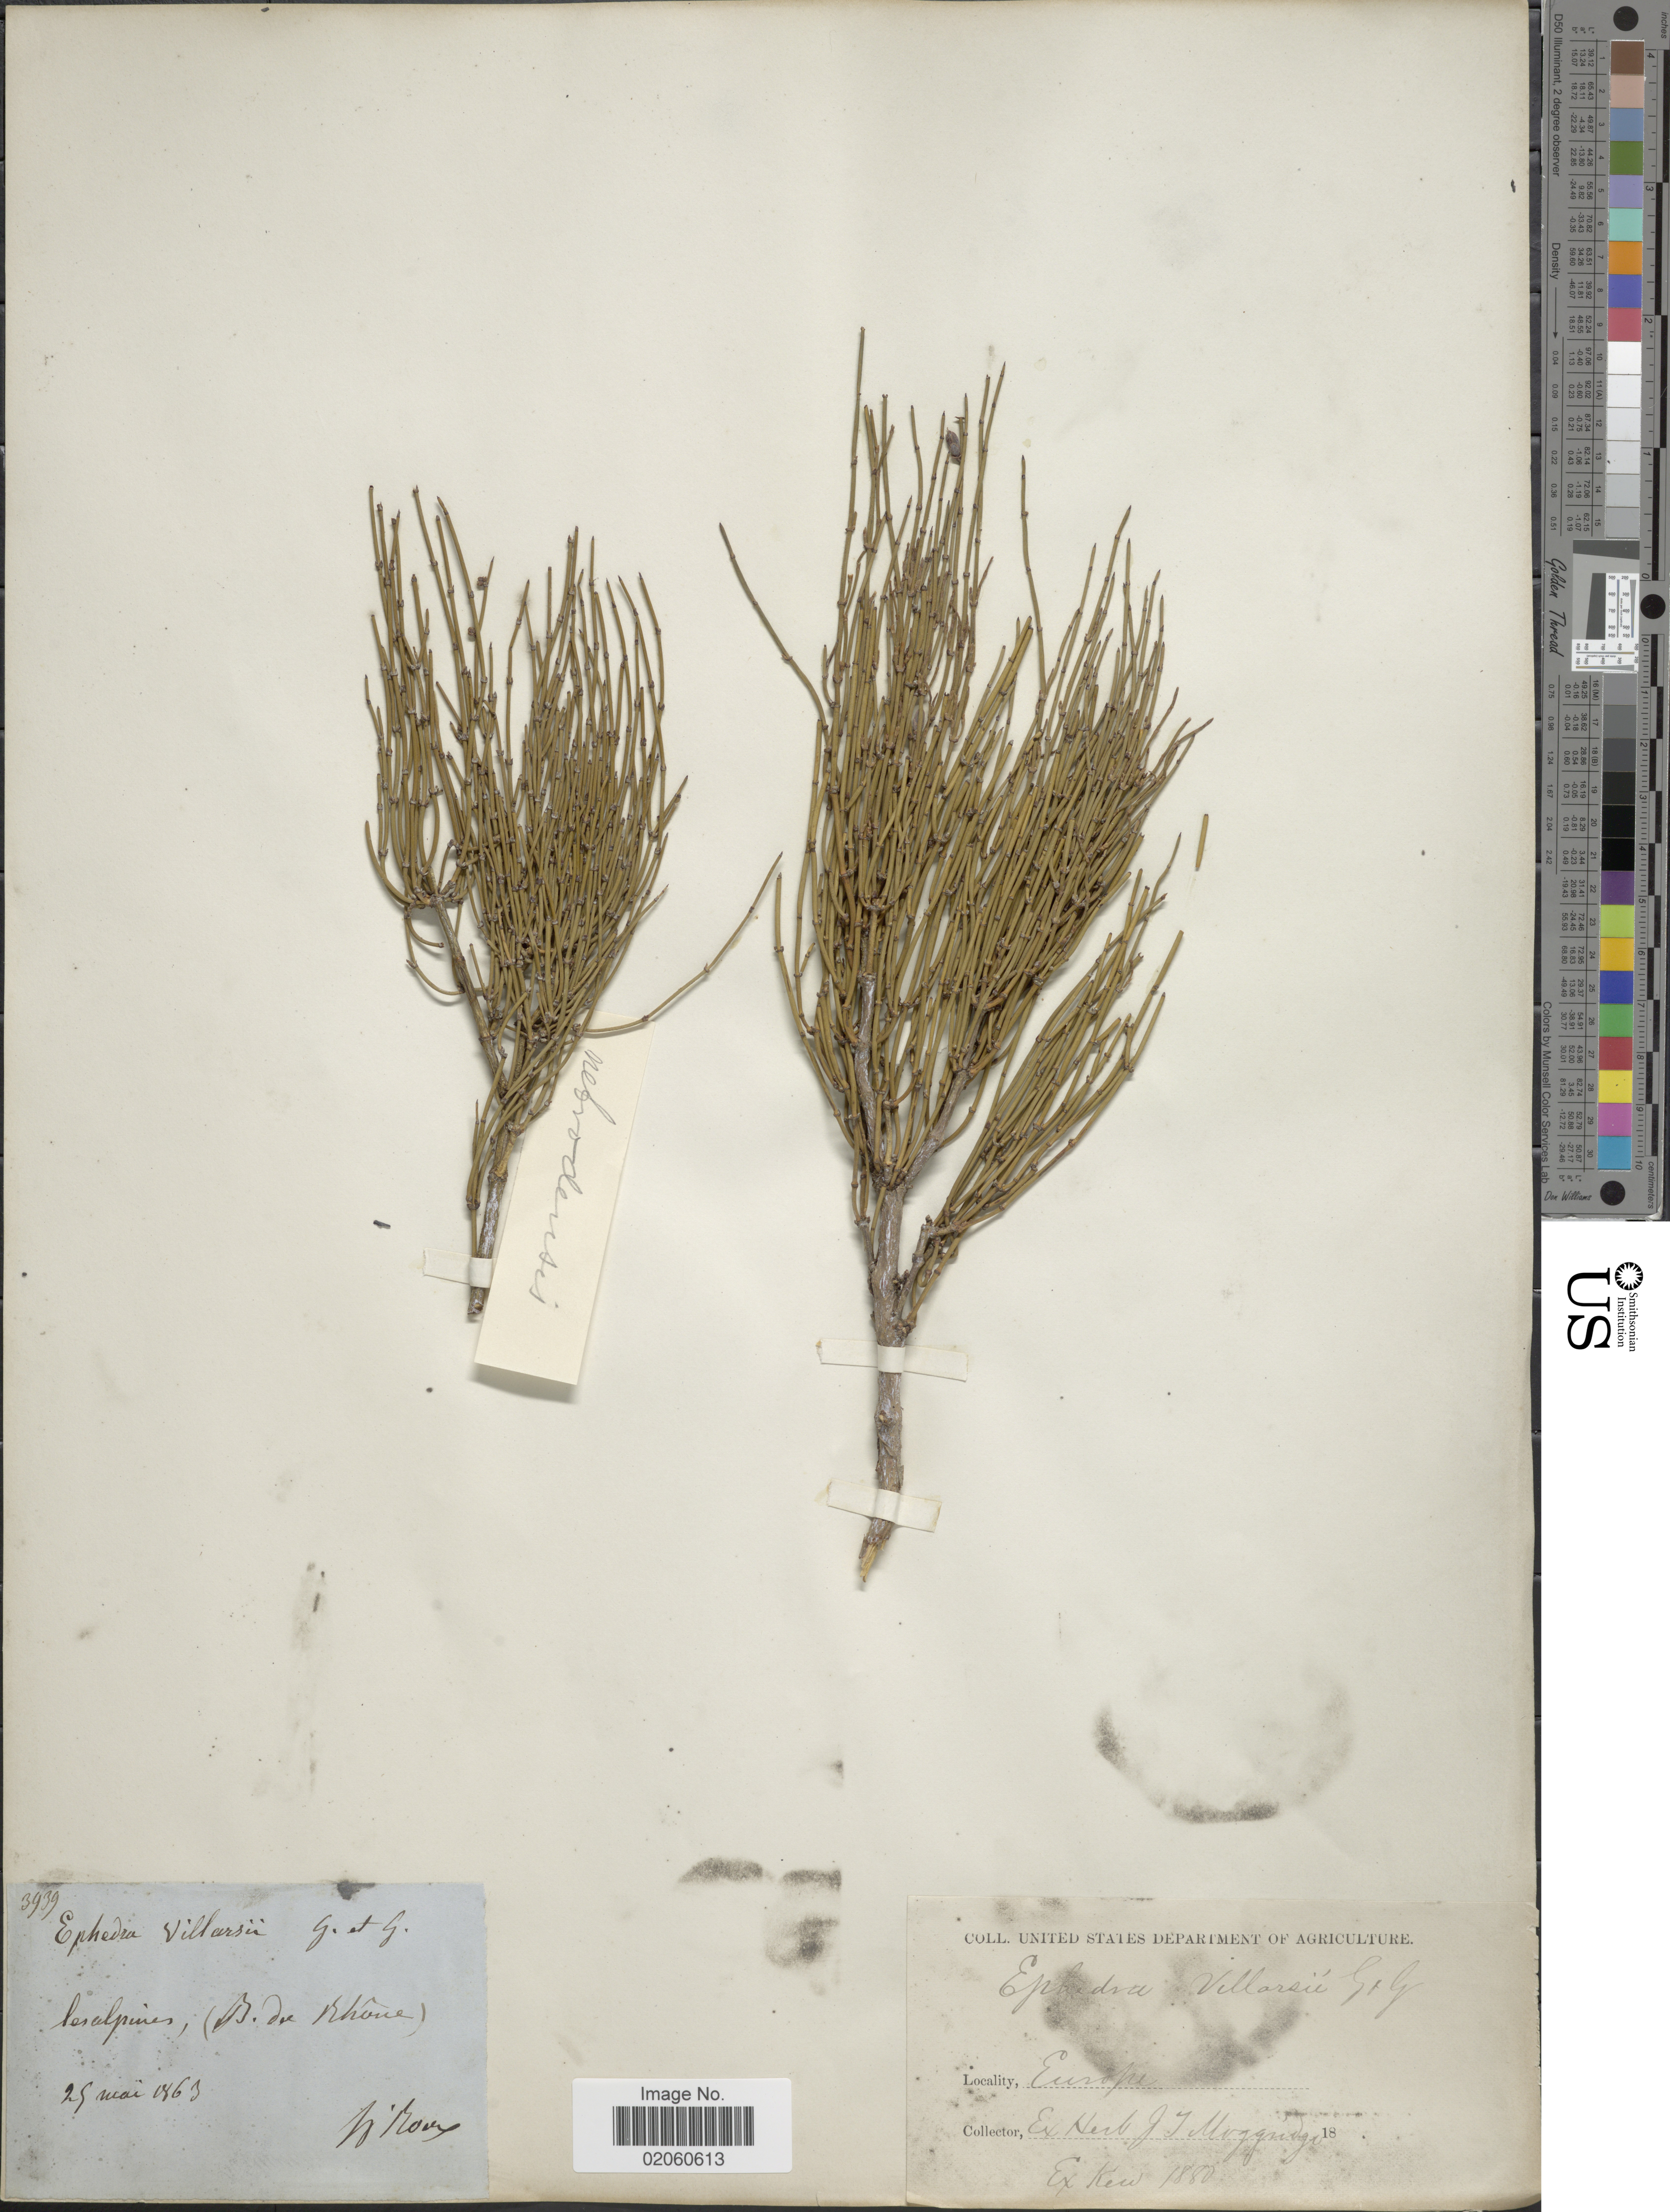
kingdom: Plantae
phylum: Tracheophyta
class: Gnetopsida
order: Ephedrales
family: Ephedraceae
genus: Ephedra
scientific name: Ephedra villarsii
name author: Gren. & Godr.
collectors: ex herb. J.T. Moggridge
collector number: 3939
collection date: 1863-05-29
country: France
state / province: Auvergne-Rhône-Alpes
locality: Europe, Lesalpines, (B. de Rhone). [interpreted]